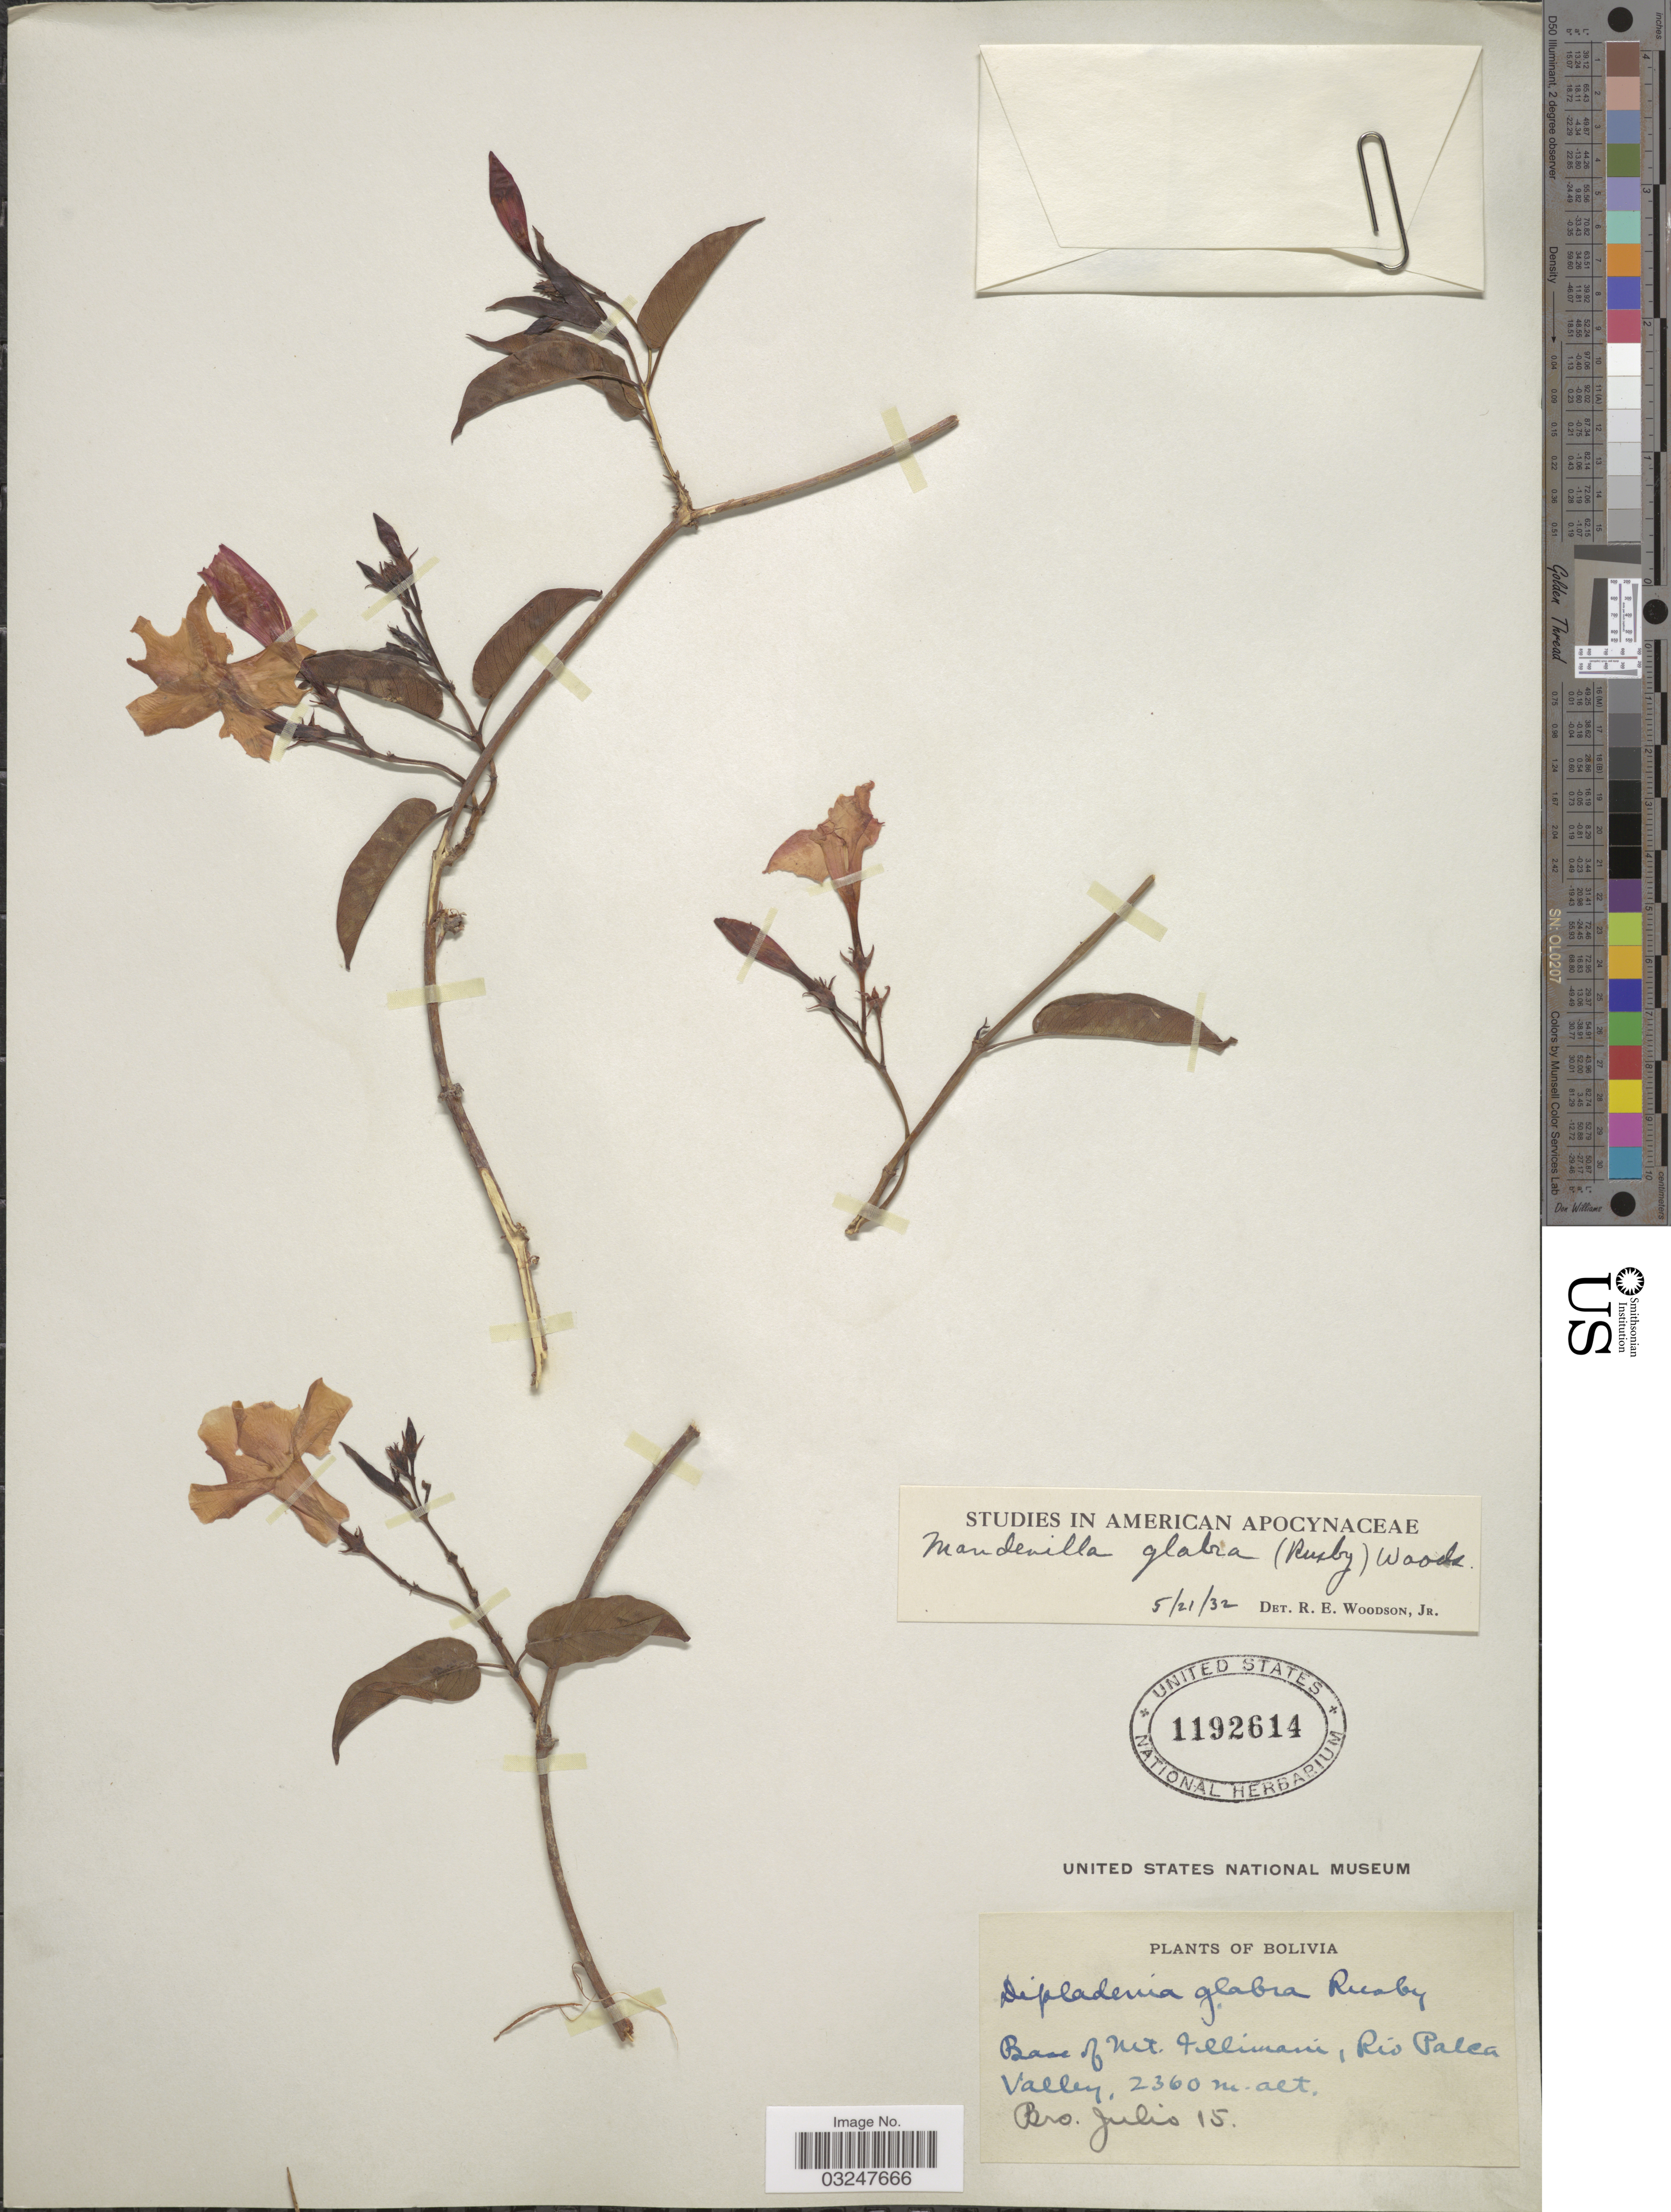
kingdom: Plantae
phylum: Tracheophyta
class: Magnoliopsida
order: Gentianales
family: Apocynaceae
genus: Mandevilla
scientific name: Mandevilla glabra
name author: N.E. Br.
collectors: Bro. Julio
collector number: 15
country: Bolivia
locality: Base of Mt. Illimani, Rio Palca Valley.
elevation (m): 2360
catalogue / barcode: US 1192614